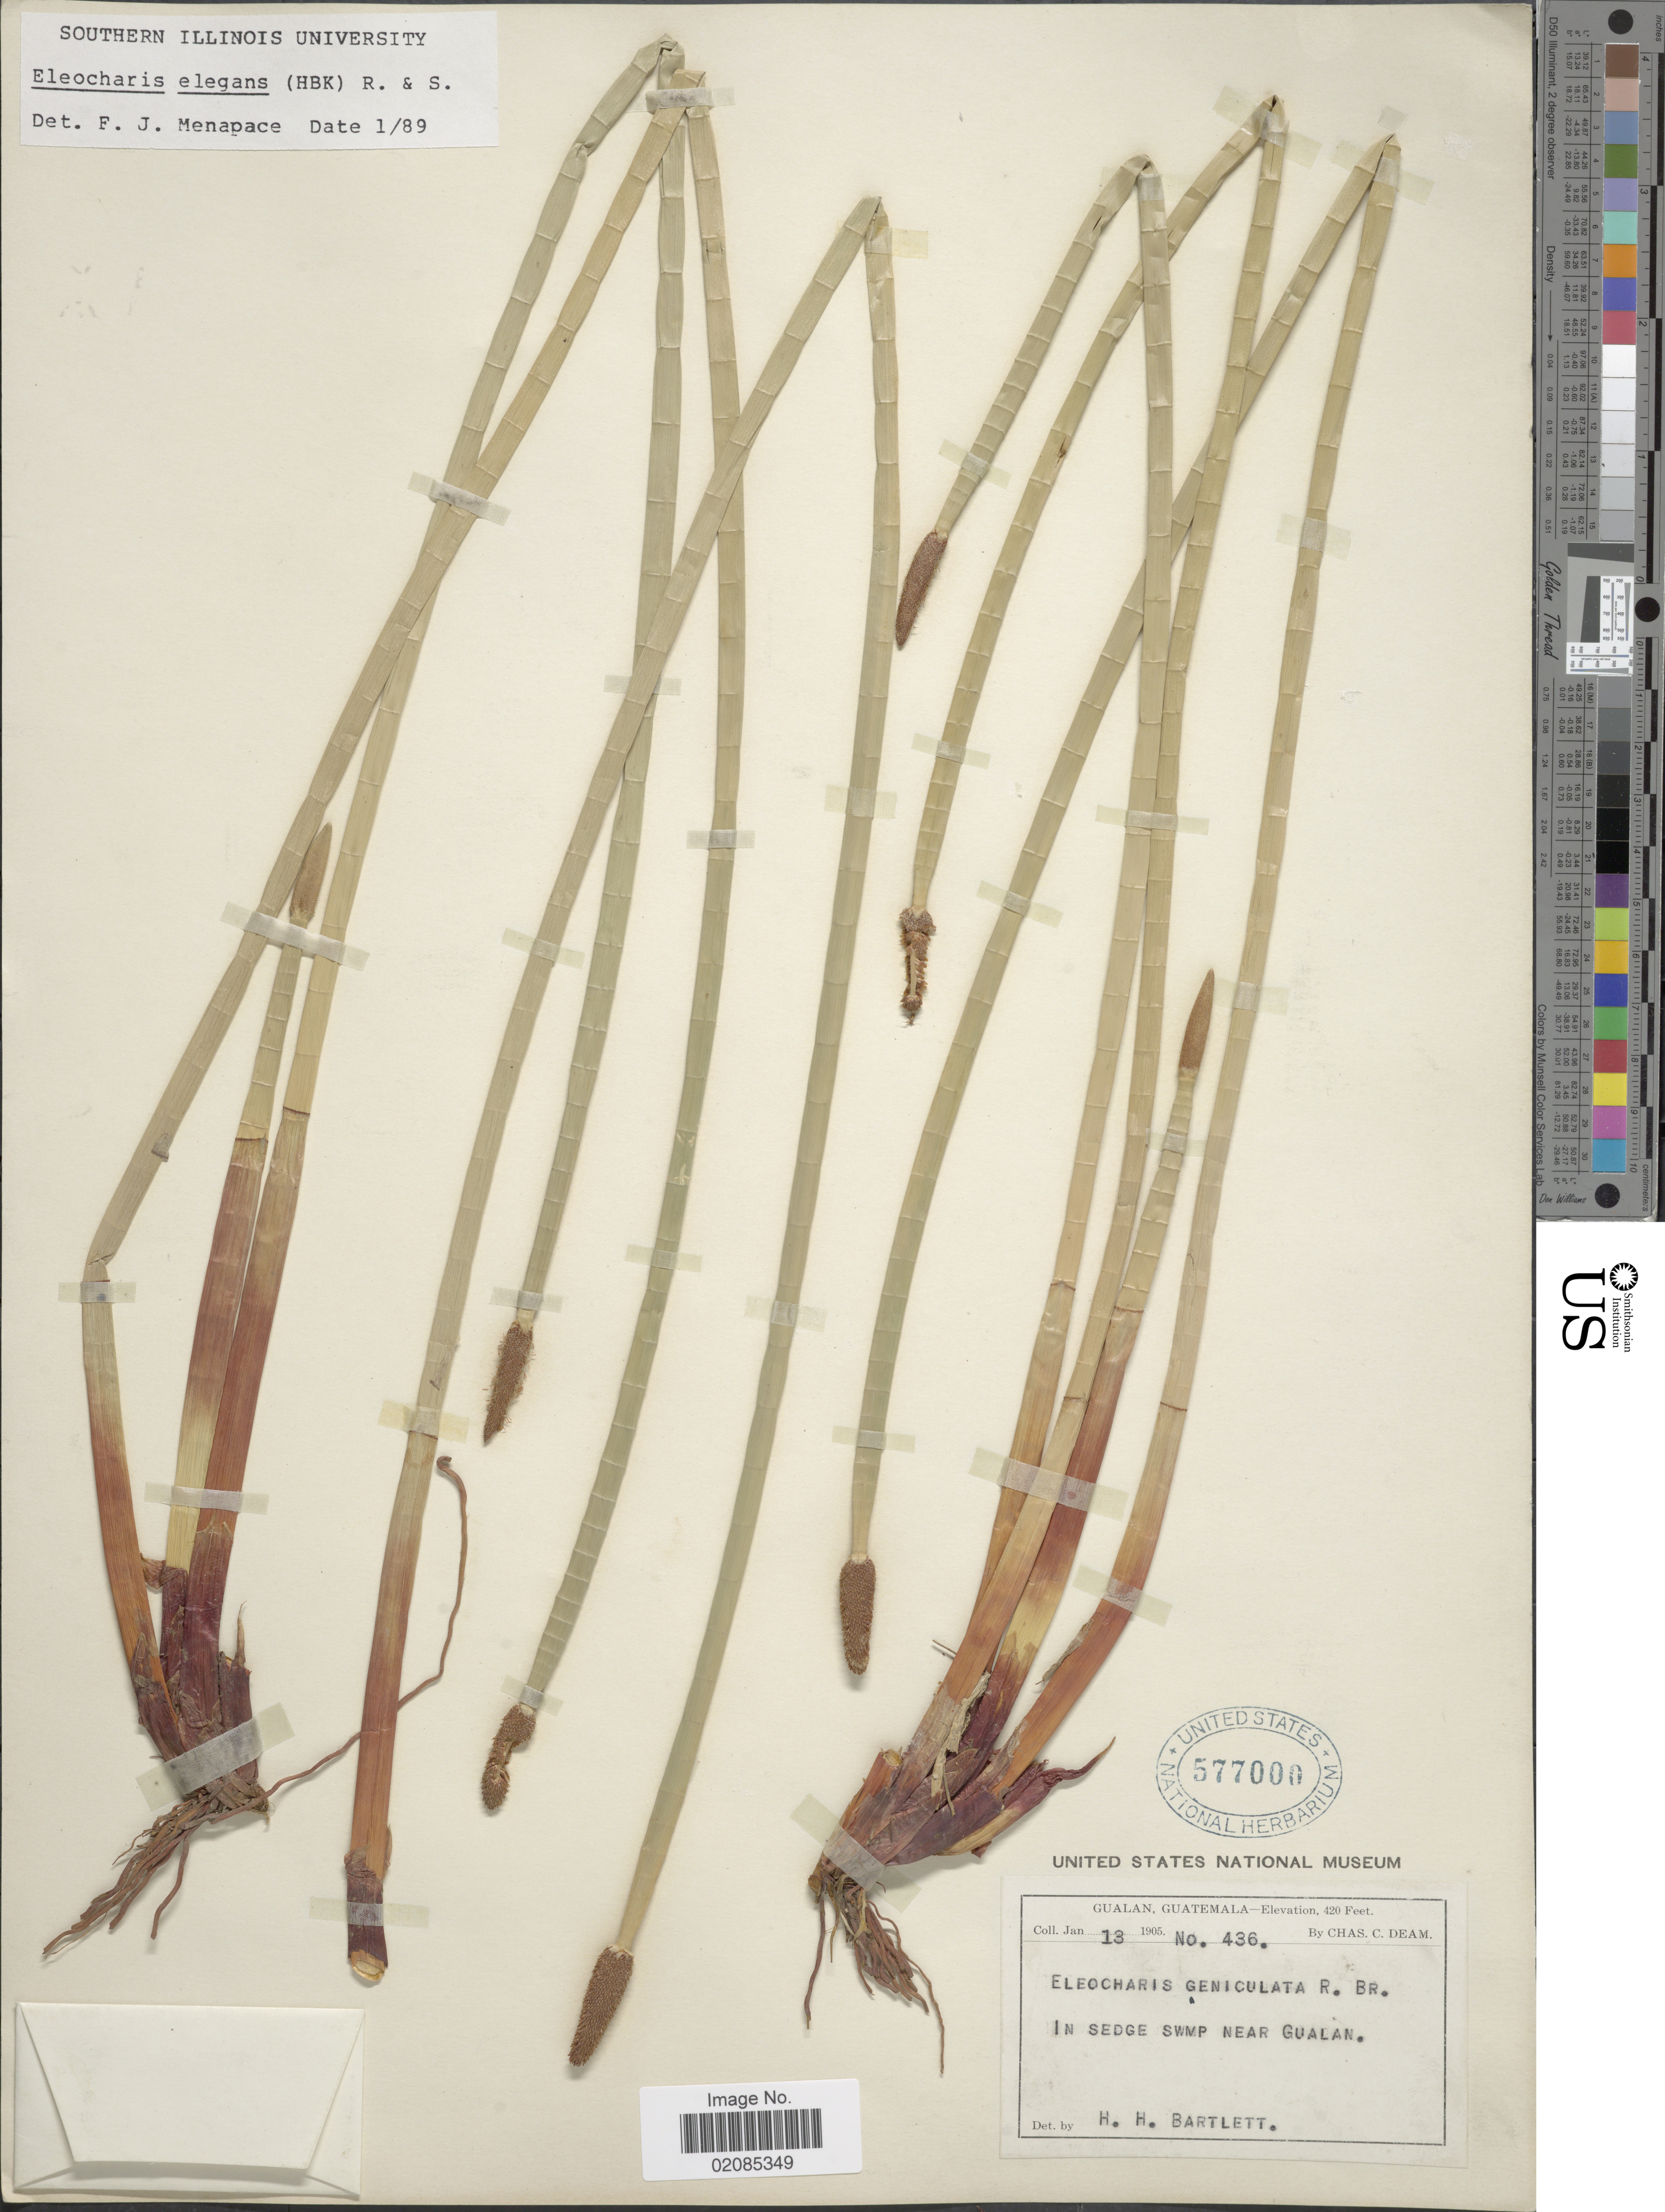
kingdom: Plantae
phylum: Tracheophyta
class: Liliopsida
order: Poales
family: Cyperaceae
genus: Eleocharis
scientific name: Eleocharis elegans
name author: (Kunth) Roem. & Schult.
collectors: C. C. Deam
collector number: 436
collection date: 1905-01-13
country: Guatemala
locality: Gualan, In sedge swmp near Gualan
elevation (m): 128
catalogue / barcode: US 577000